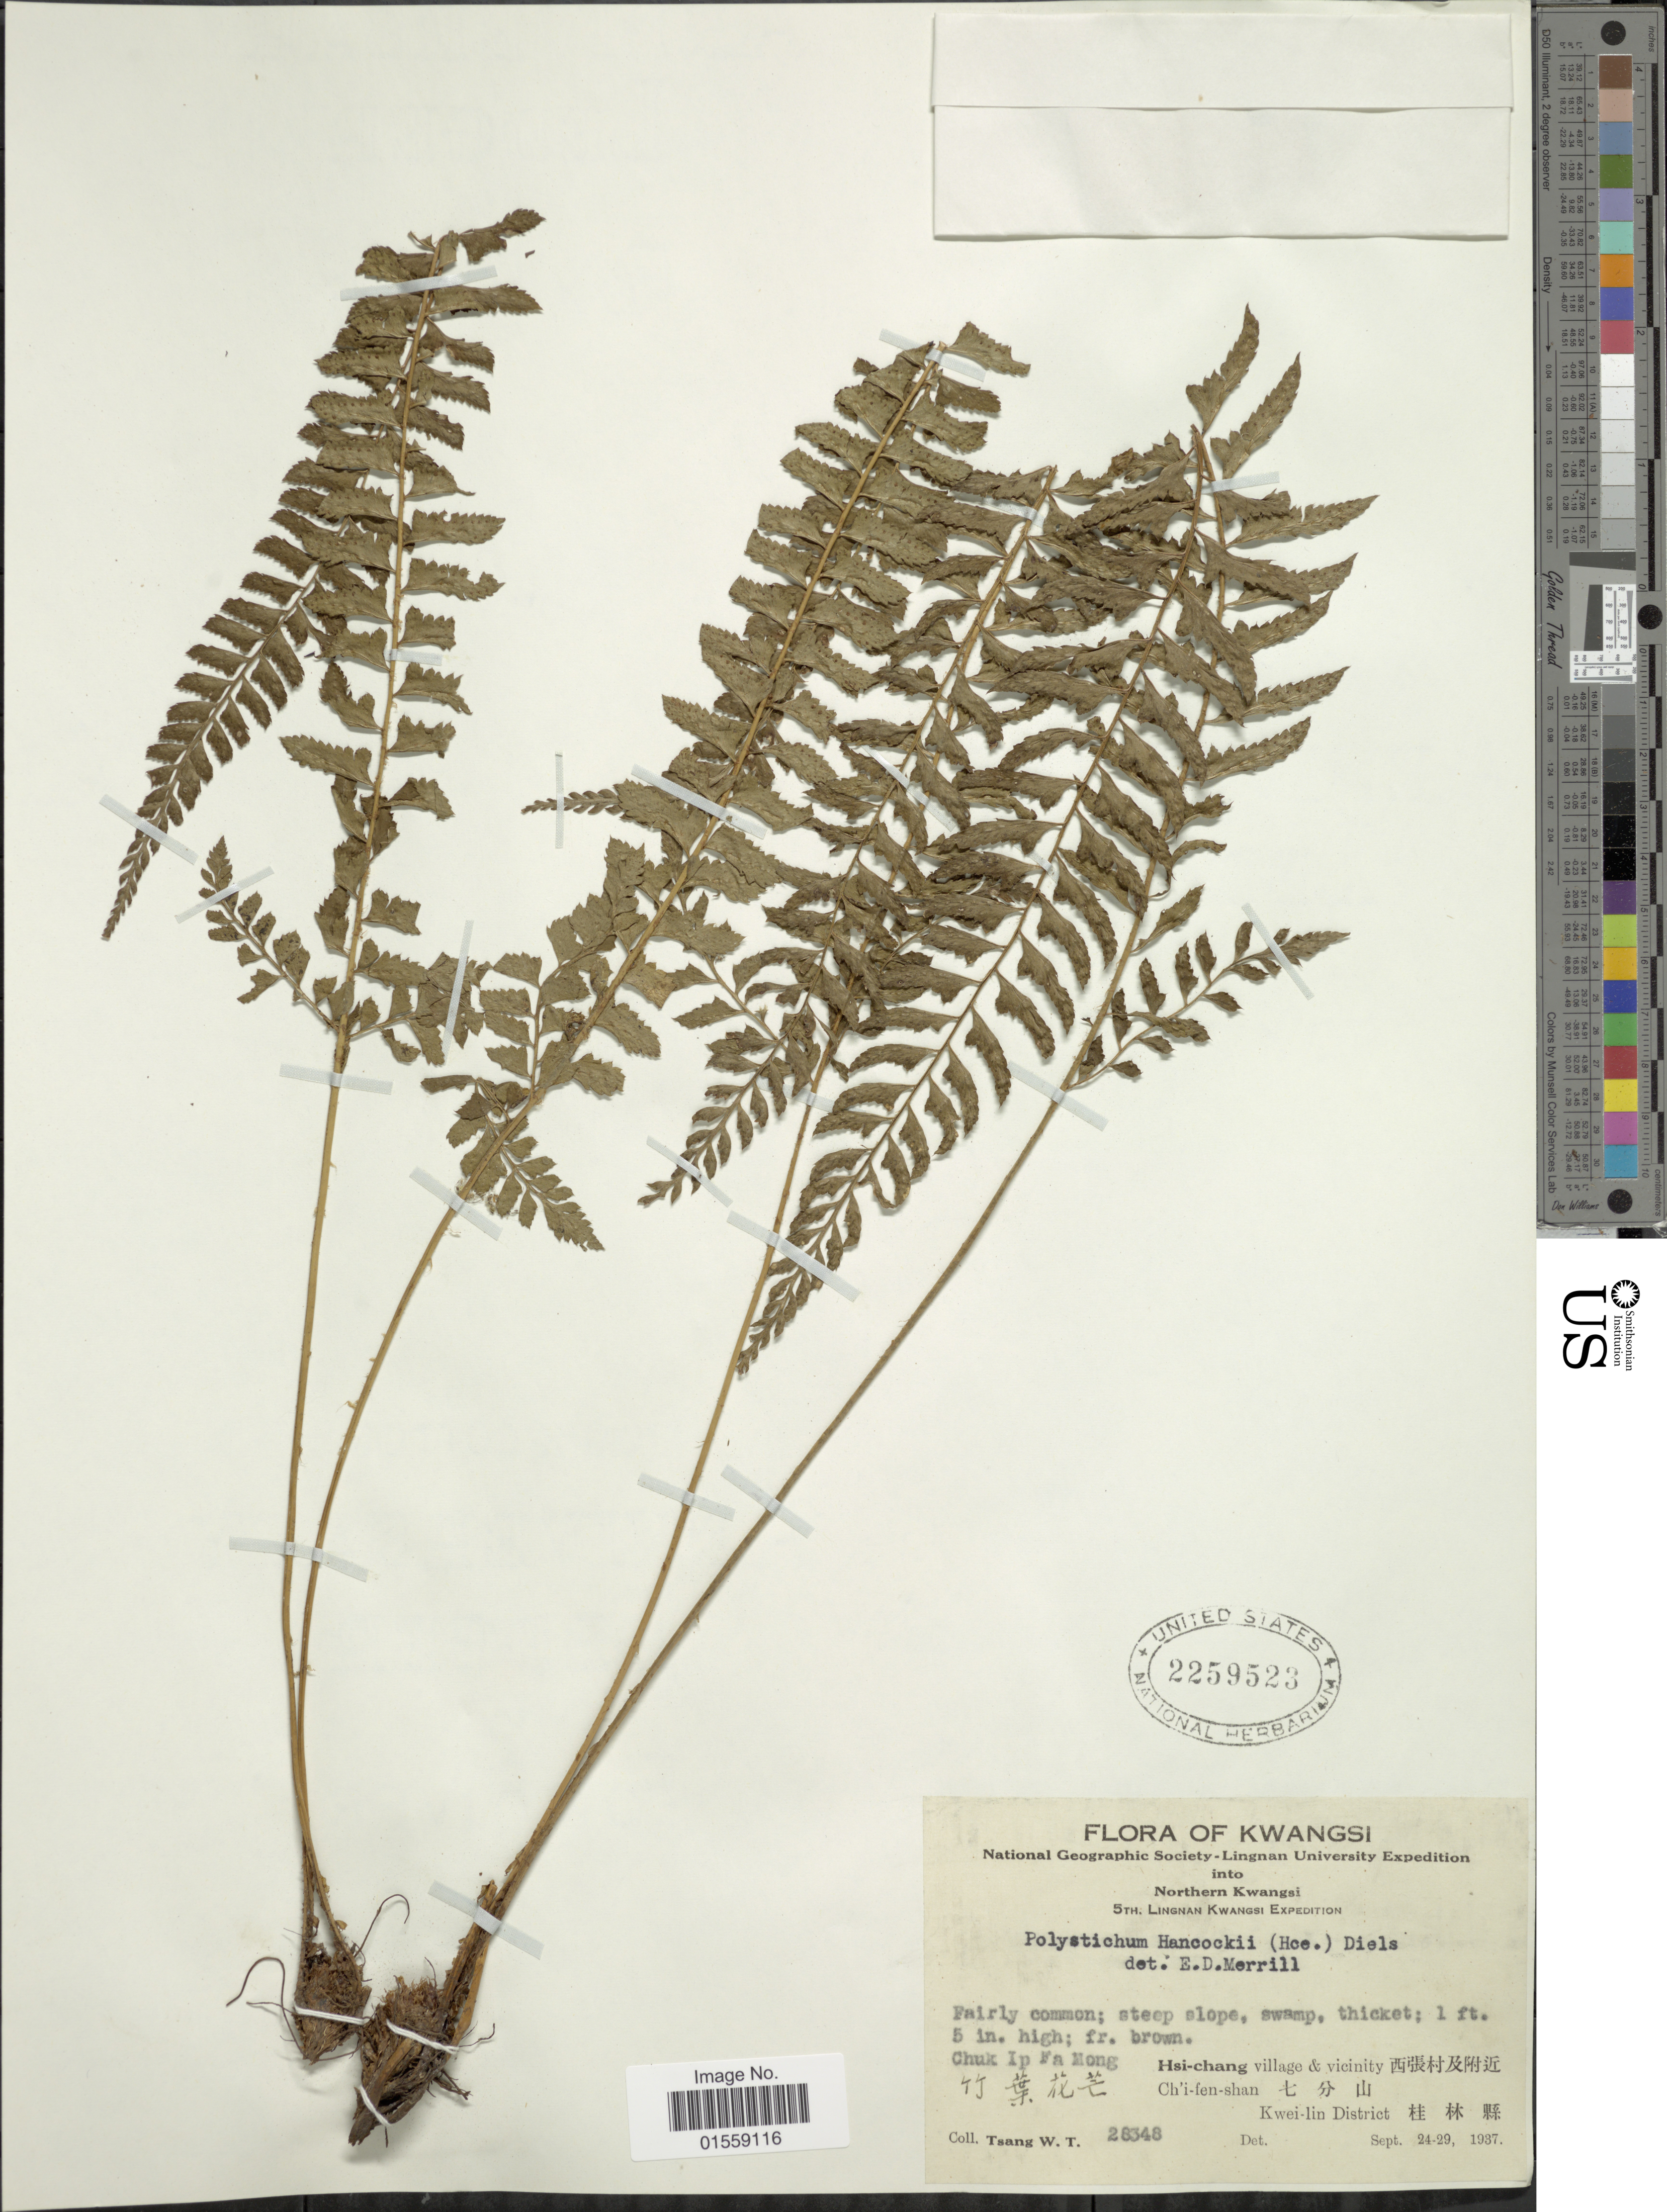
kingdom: Plantae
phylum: Tracheophyta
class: Polypodiopsida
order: Polypodiales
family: Dryopteridaceae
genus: Polystichum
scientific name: Polystichum hancockii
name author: (Hance) Diels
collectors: W. T. Tsang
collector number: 28348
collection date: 1937-09-24/1937-09-29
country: China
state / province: Guangxi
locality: Kwangsi, Northern Kwangsi, Chuk Ip Fa Mong, Hsi-chang village & vicinity Chií-fen-shan, Kei-lin District.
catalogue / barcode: US 2259523